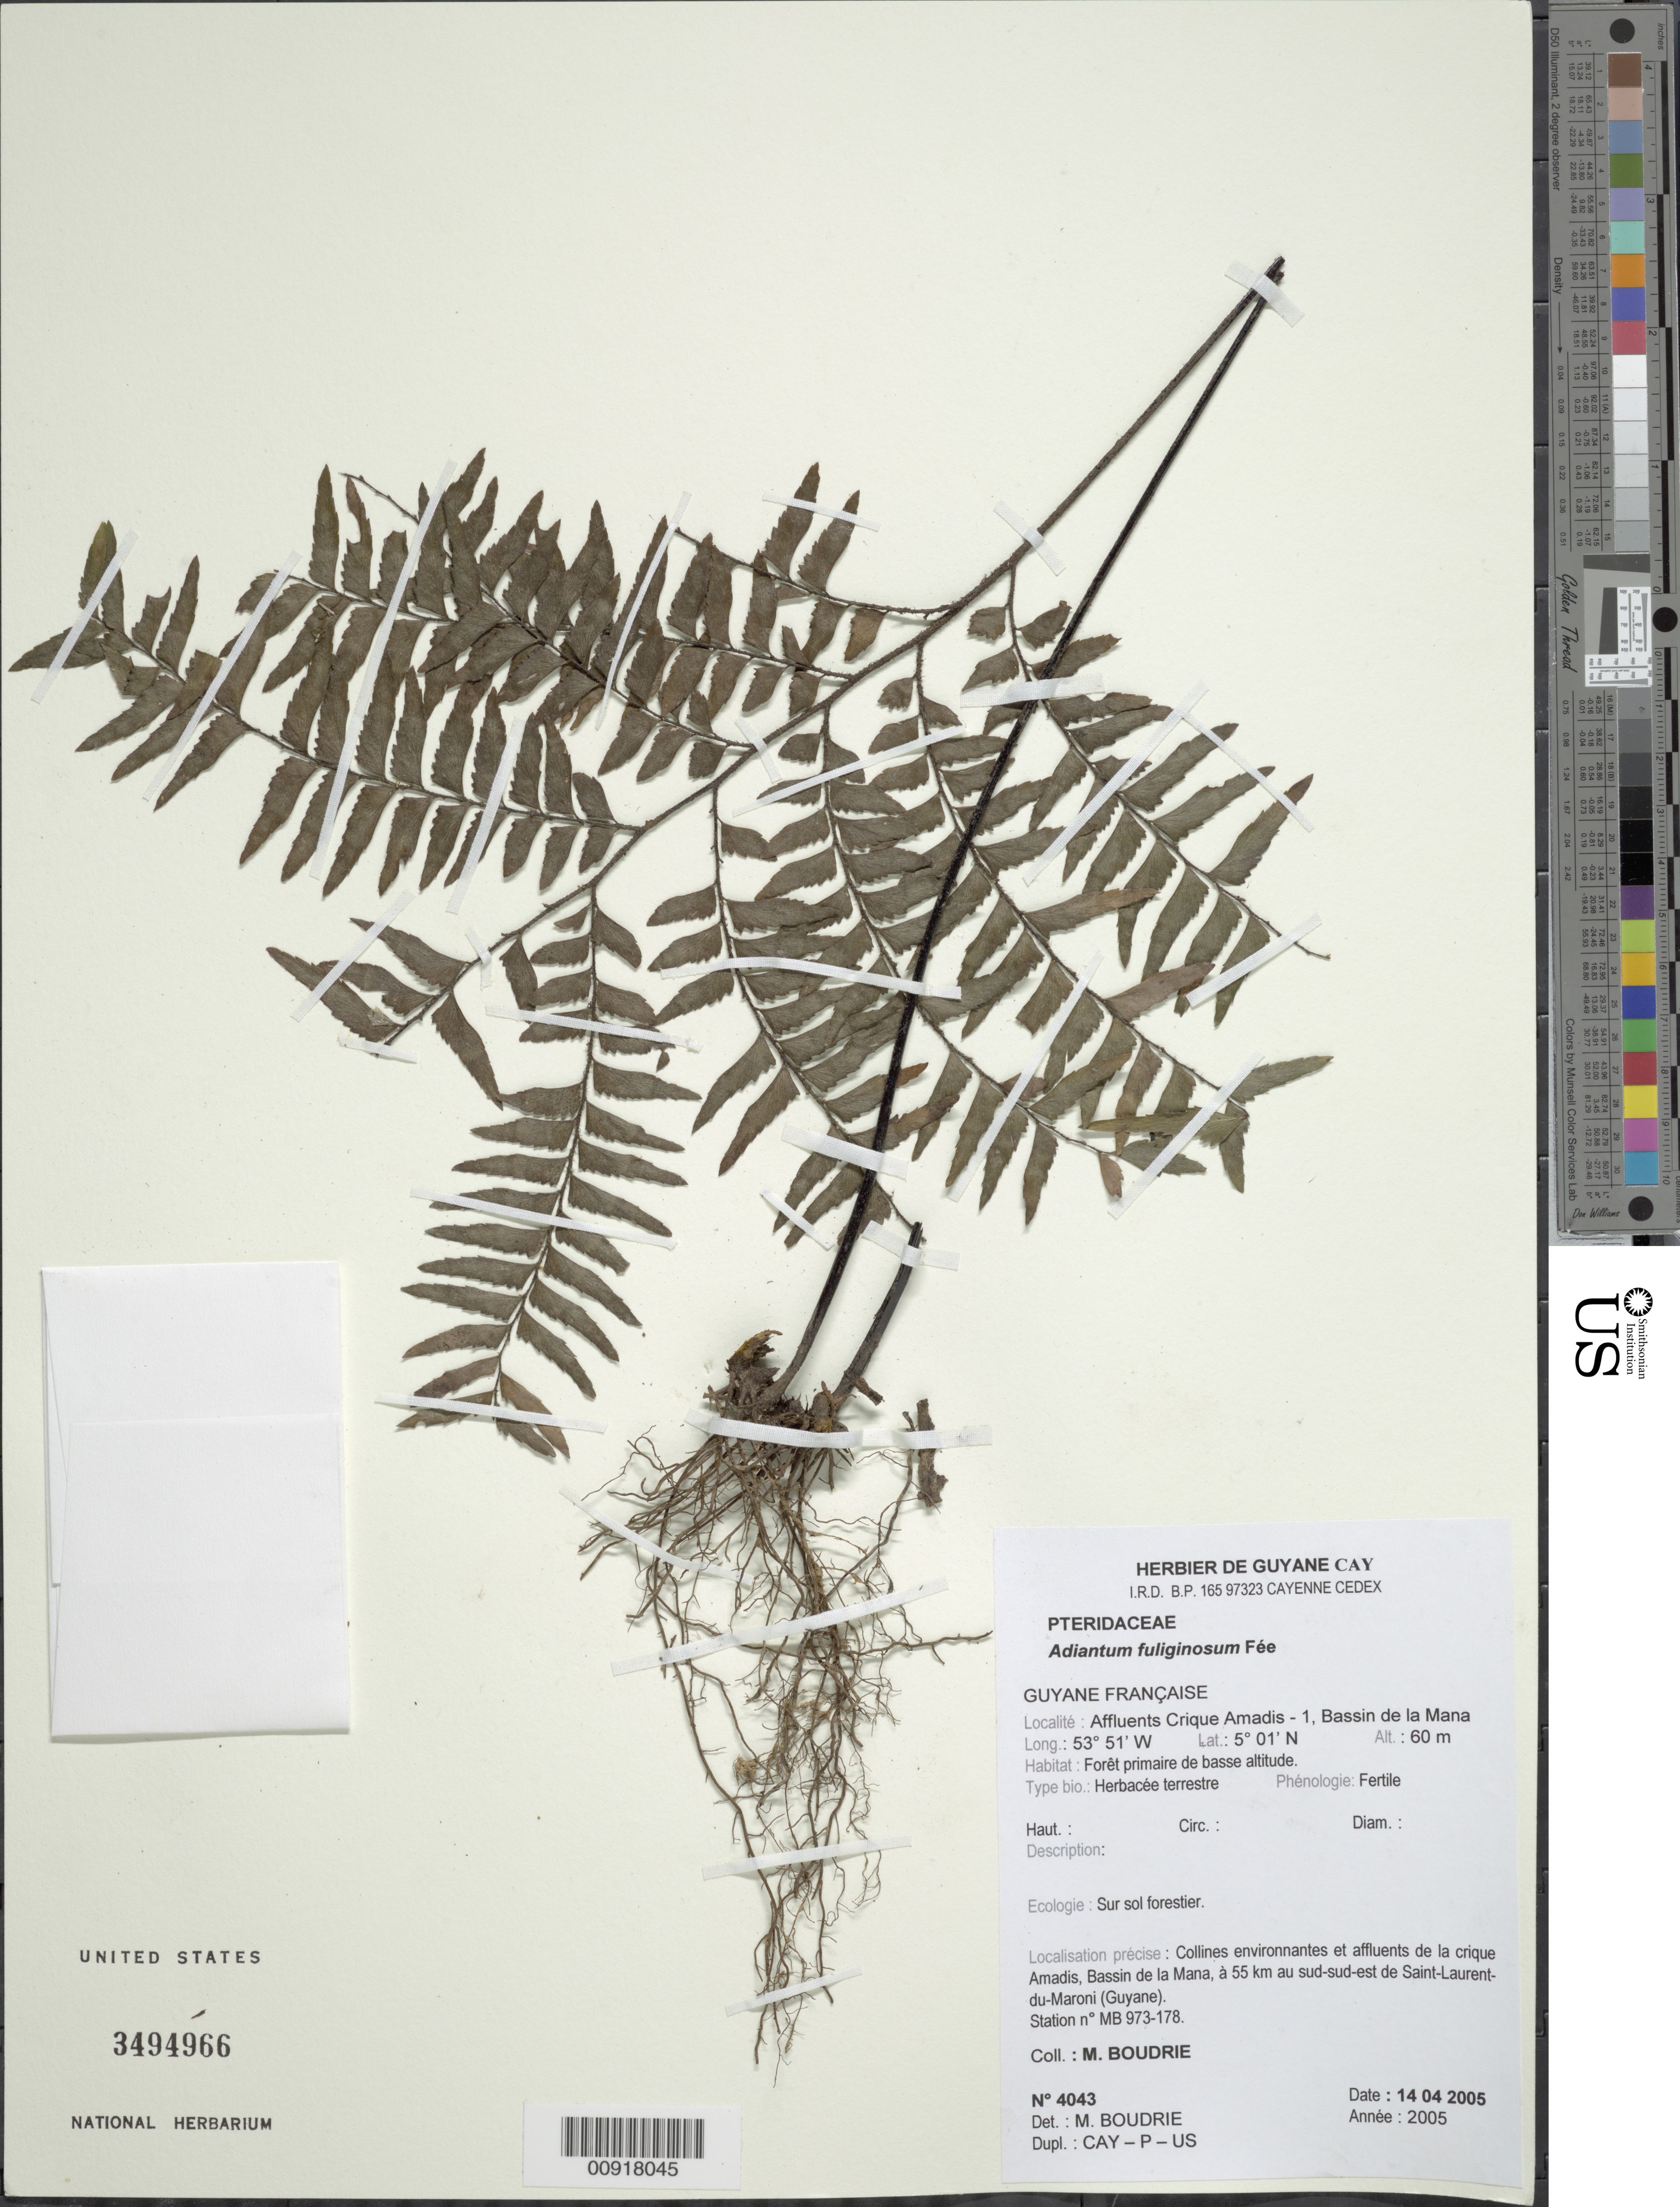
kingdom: Plantae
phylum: Tracheophyta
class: Polypodiopsida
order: Polypodiales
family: Pteridaceae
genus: Adiantum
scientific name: Adiantum fuliginosum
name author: Fée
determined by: Boudrie, M.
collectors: M. Boudrie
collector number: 4043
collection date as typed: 14-Apr-05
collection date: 2005-04-14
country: French Guiana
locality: Bassin de la Mana, 55 km SSE de Saint-Laurent-du-Maroni (Guyane), affluents de la crique Amadis, Station No. MB 973-178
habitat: Forêt primaire de basse altitude, sur sol forestier, collines environnantes et affluents de la crique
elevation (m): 60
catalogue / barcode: US 3494966